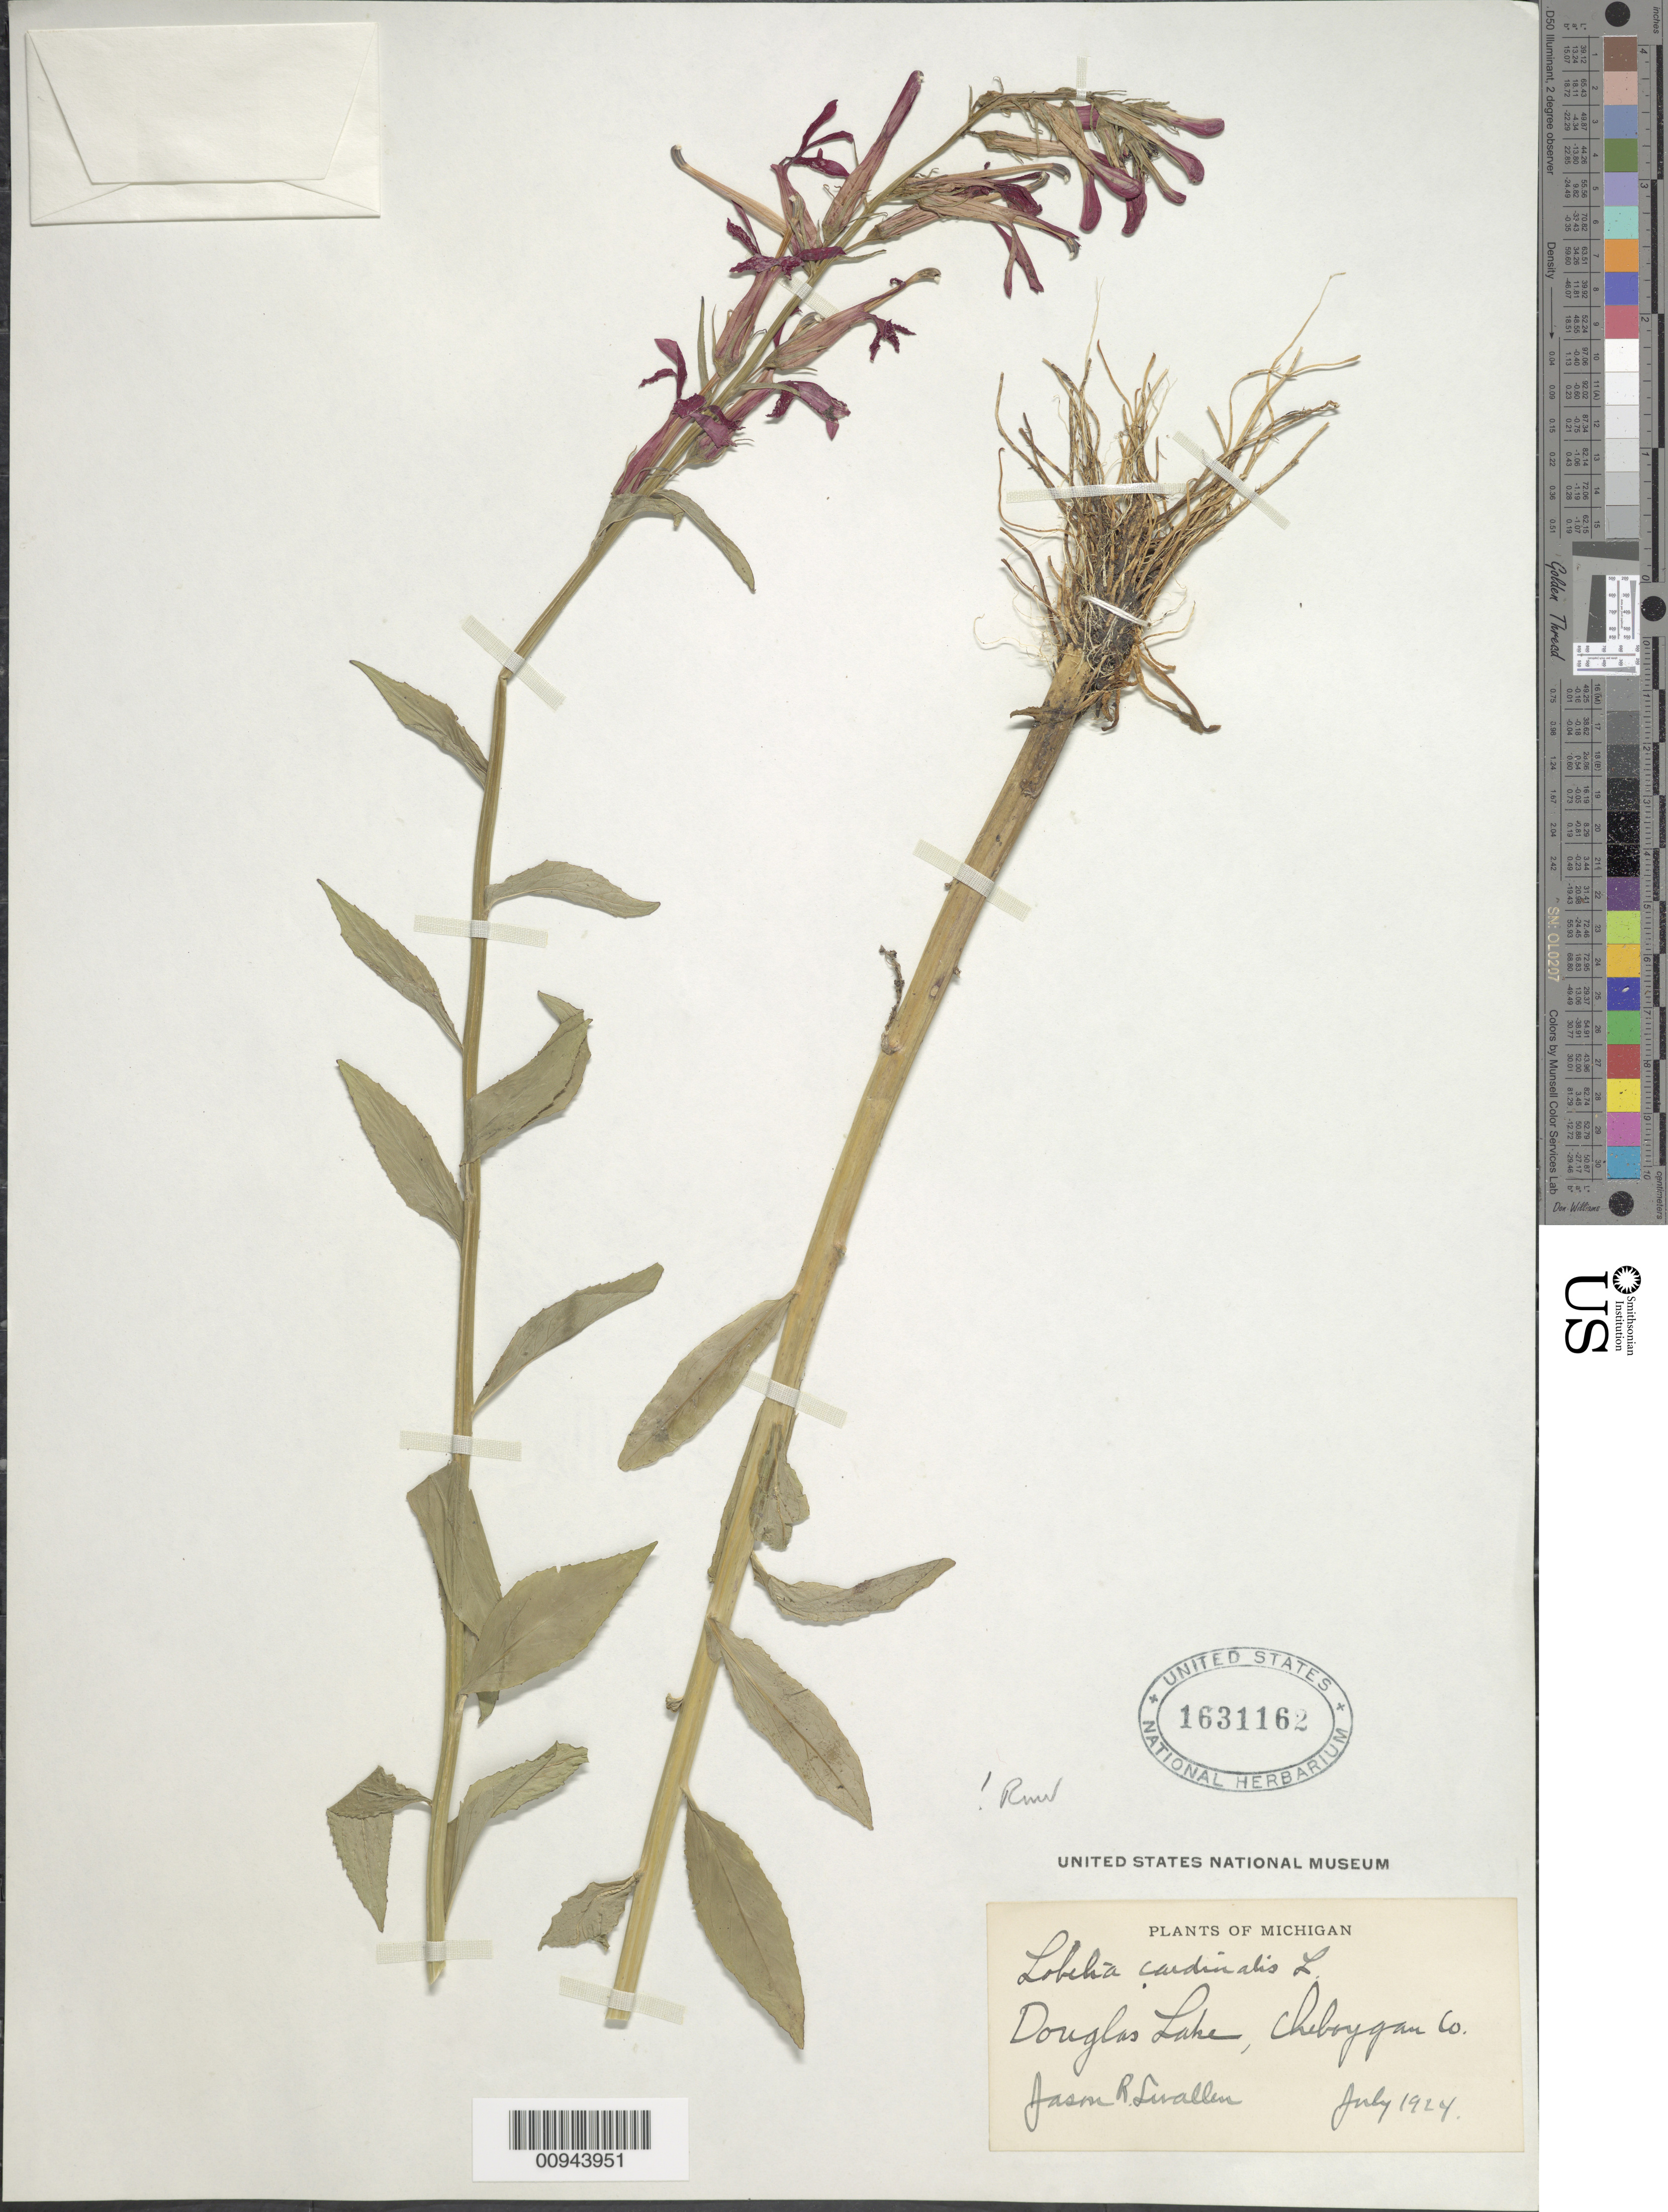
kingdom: Plantae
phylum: Tracheophyta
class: Magnoliopsida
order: Asterales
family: Campanulaceae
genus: Lobelia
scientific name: Lobelia cardinalis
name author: L.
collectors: J. R. Swallen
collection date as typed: Jul 1924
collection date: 1924-07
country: United States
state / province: Michigan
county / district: Cheboygan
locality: Douglas lake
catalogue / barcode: US 1631162